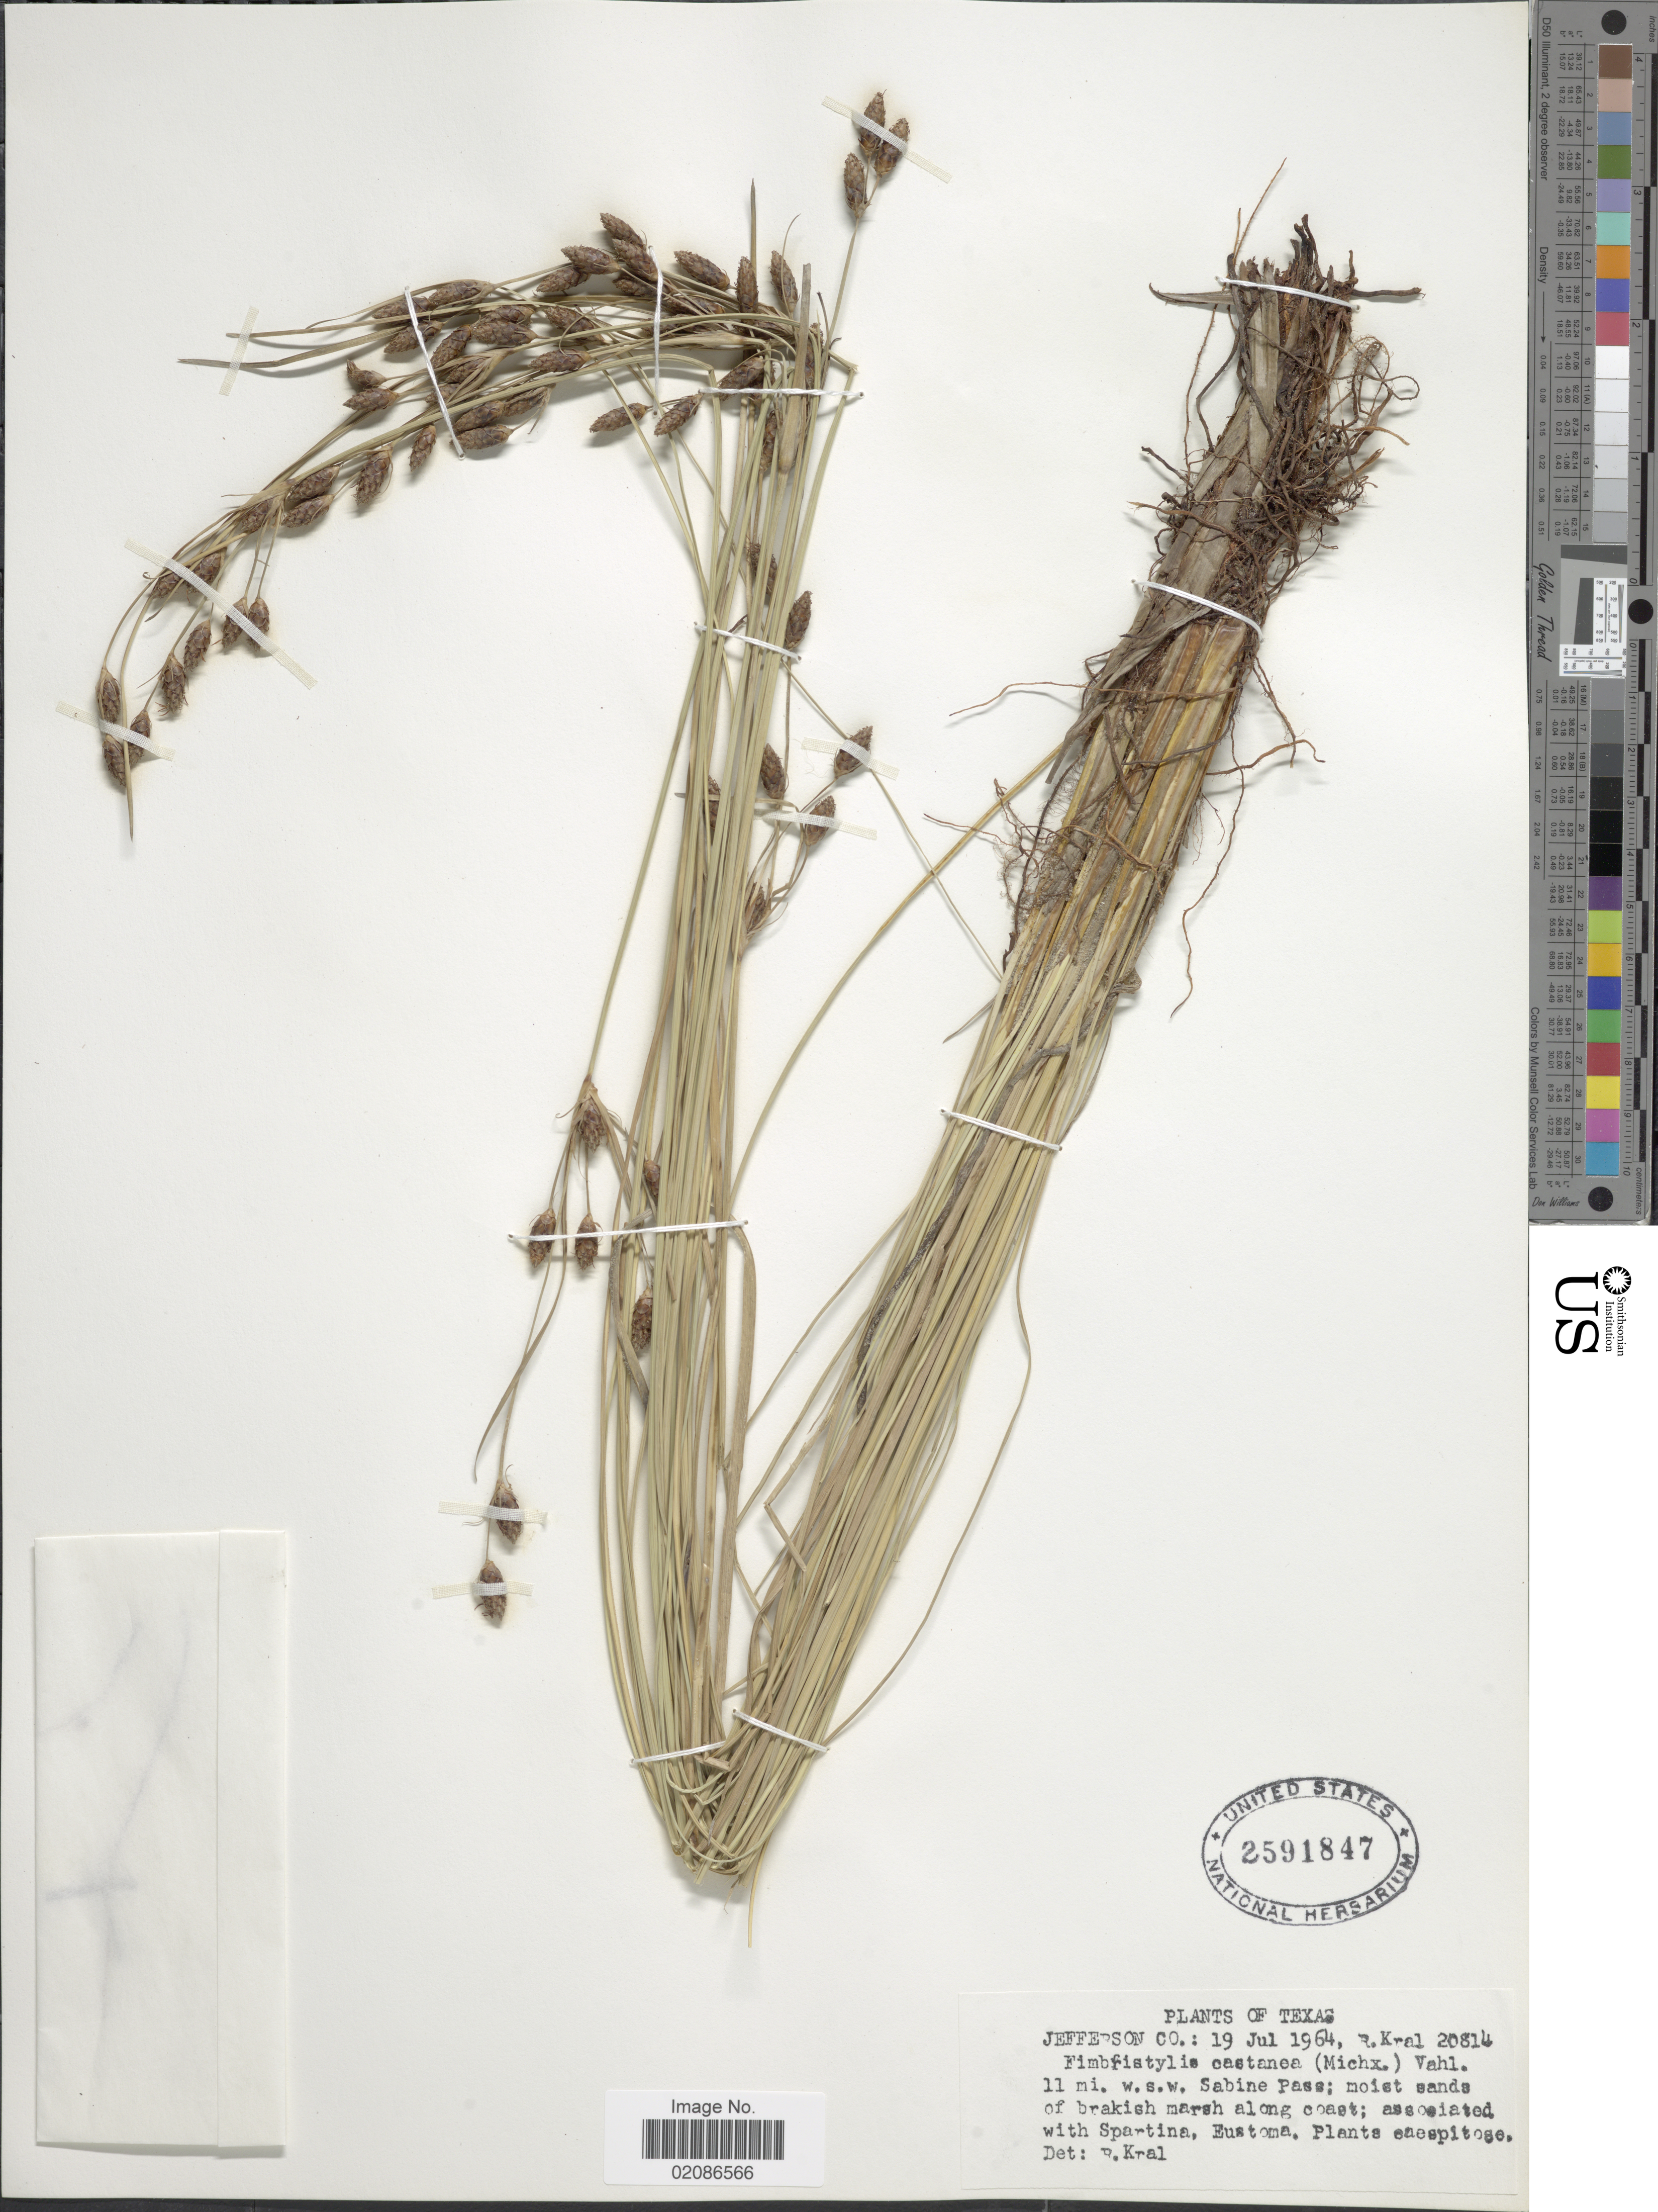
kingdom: Plantae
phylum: Tracheophyta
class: Liliopsida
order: Poales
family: Cyperaceae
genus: Fimbristylis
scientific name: Fimbristylis castanea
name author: (Michx.) Vahl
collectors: R. Kral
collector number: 20814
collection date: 1964-07-19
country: United States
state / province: Texas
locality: Jefferson Co; 11 mi w.s.w. Sabine Pass; moist sands of brakish marsh along coast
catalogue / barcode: US 2591847